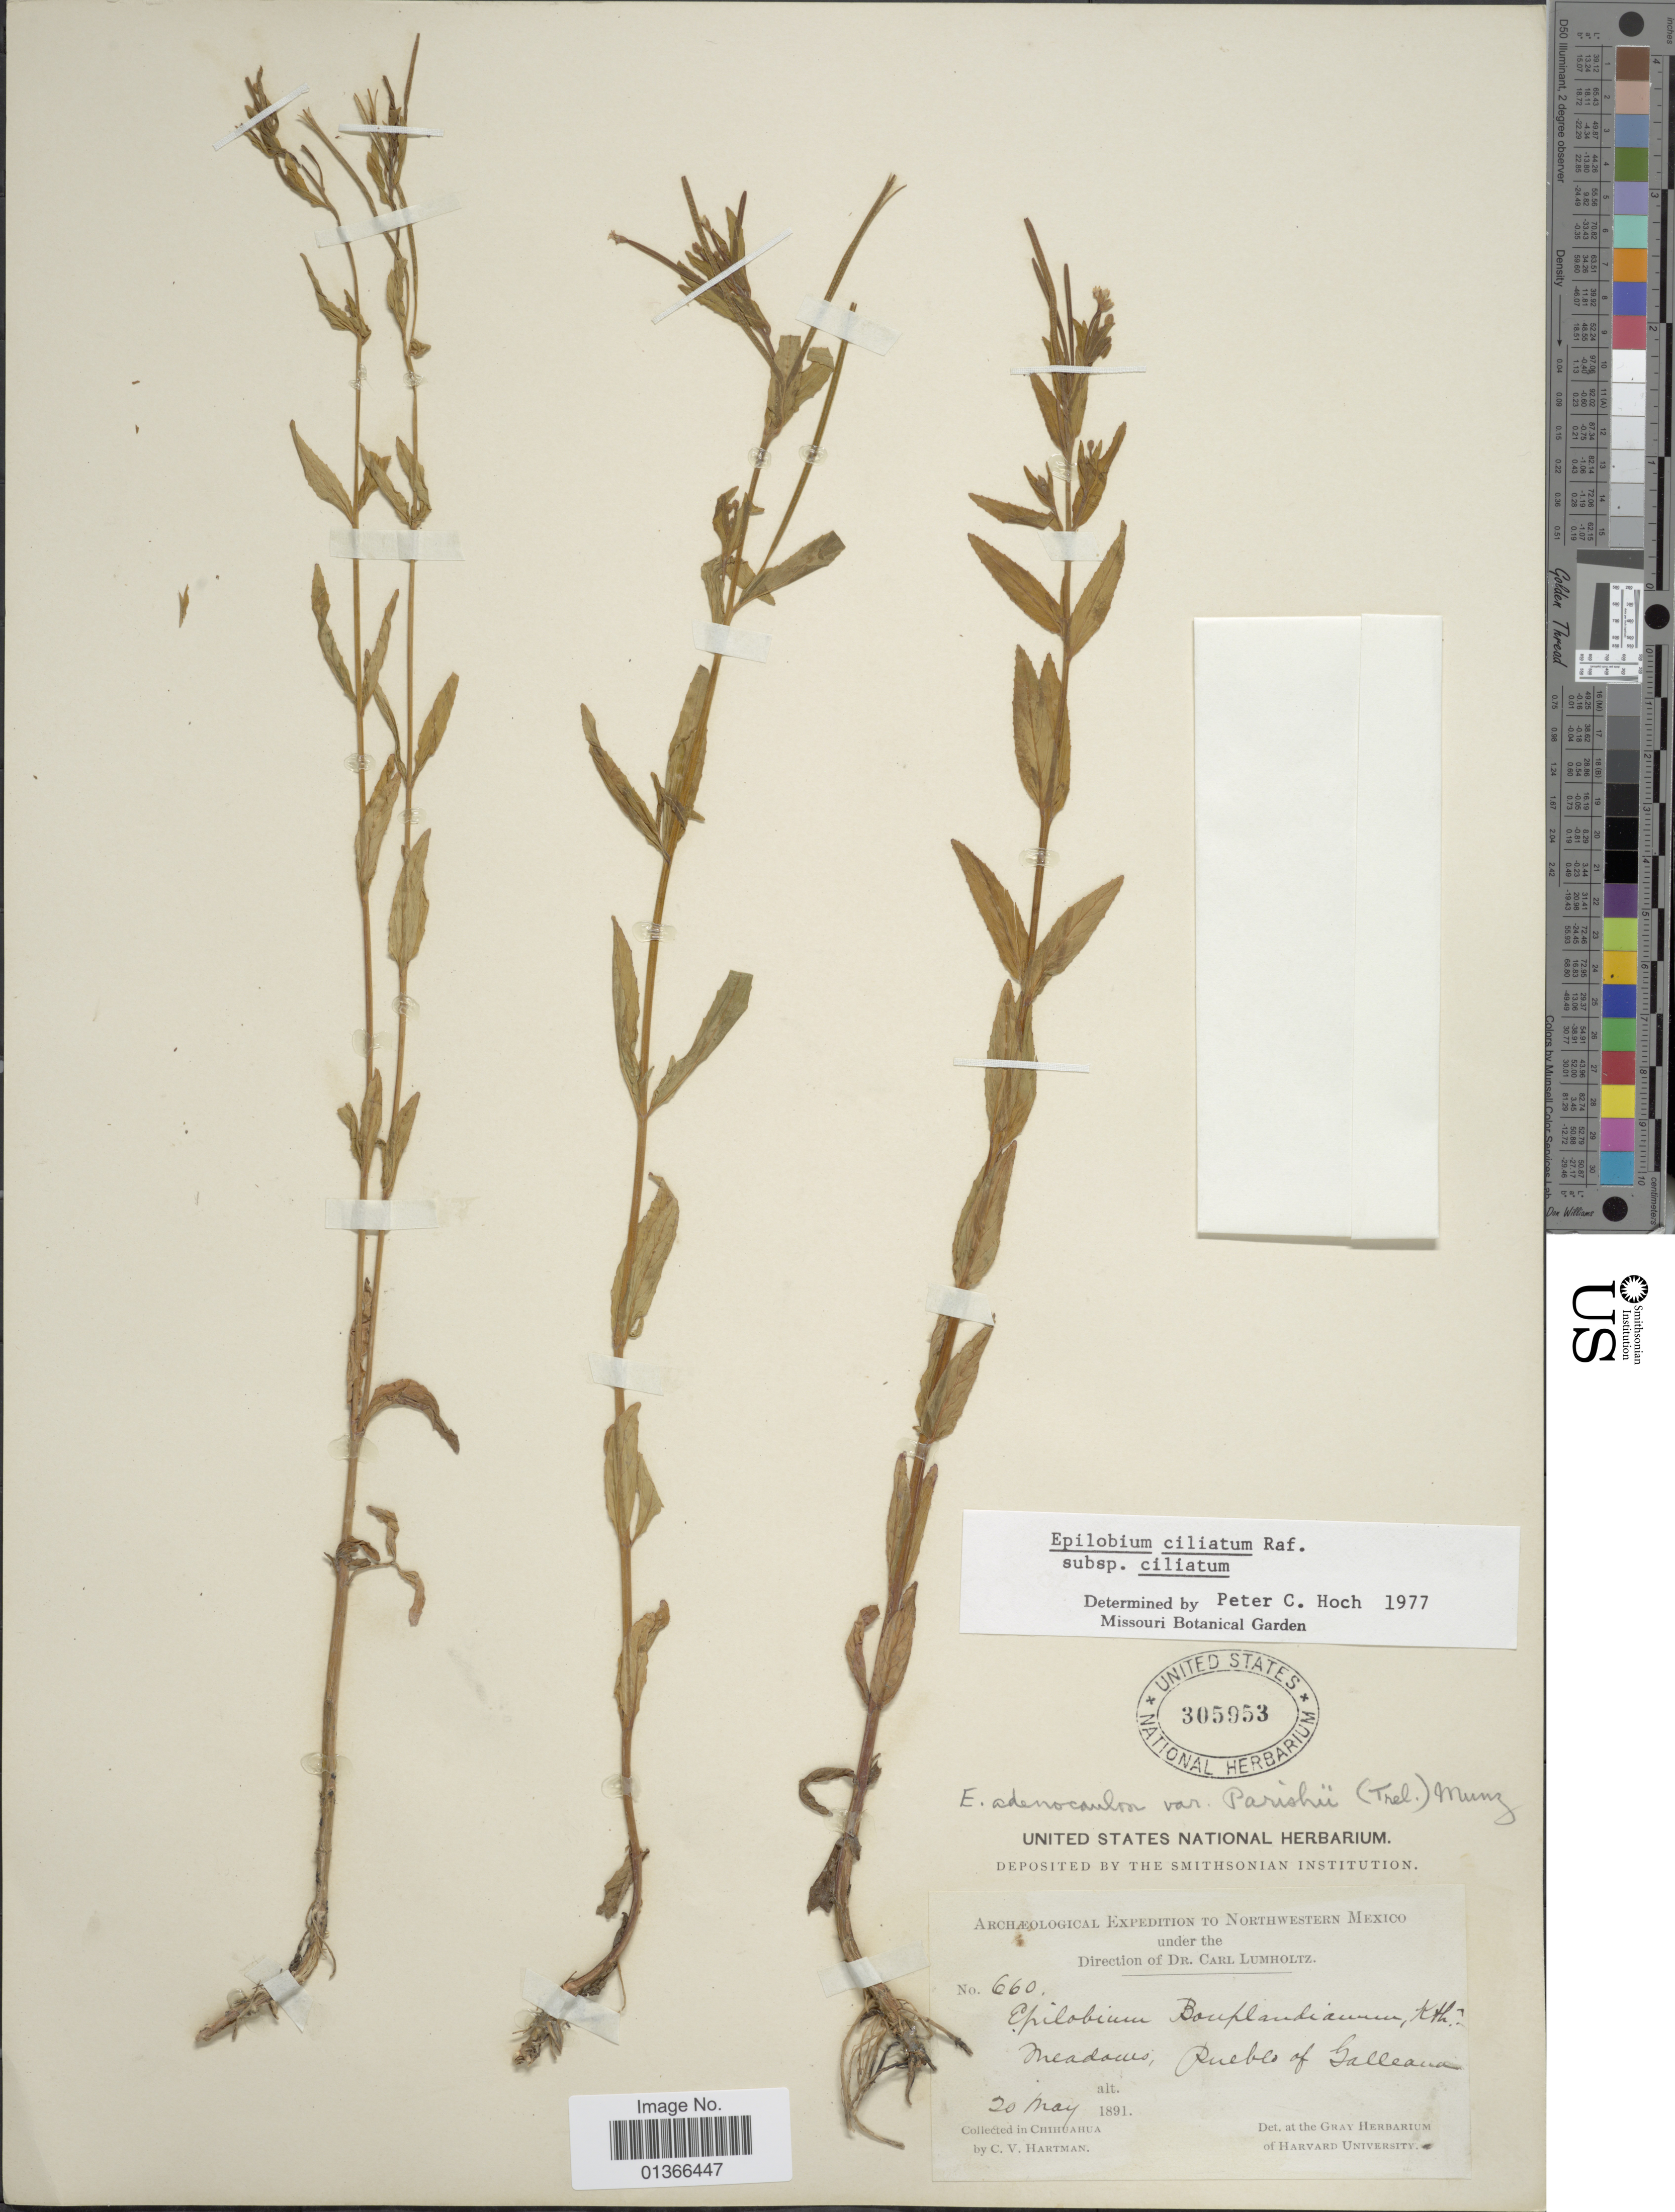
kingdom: Plantae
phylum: Tracheophyta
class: Magnoliopsida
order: Myrtales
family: Onagraceae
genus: Epilobium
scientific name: Epilobium ciliatum subsp. ciliatum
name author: Raf.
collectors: C. V. Hartman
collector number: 660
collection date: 1891-05-20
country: Mexico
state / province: Puebla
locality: Pueblo of Galleana, Chihuahua.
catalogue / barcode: US 305953